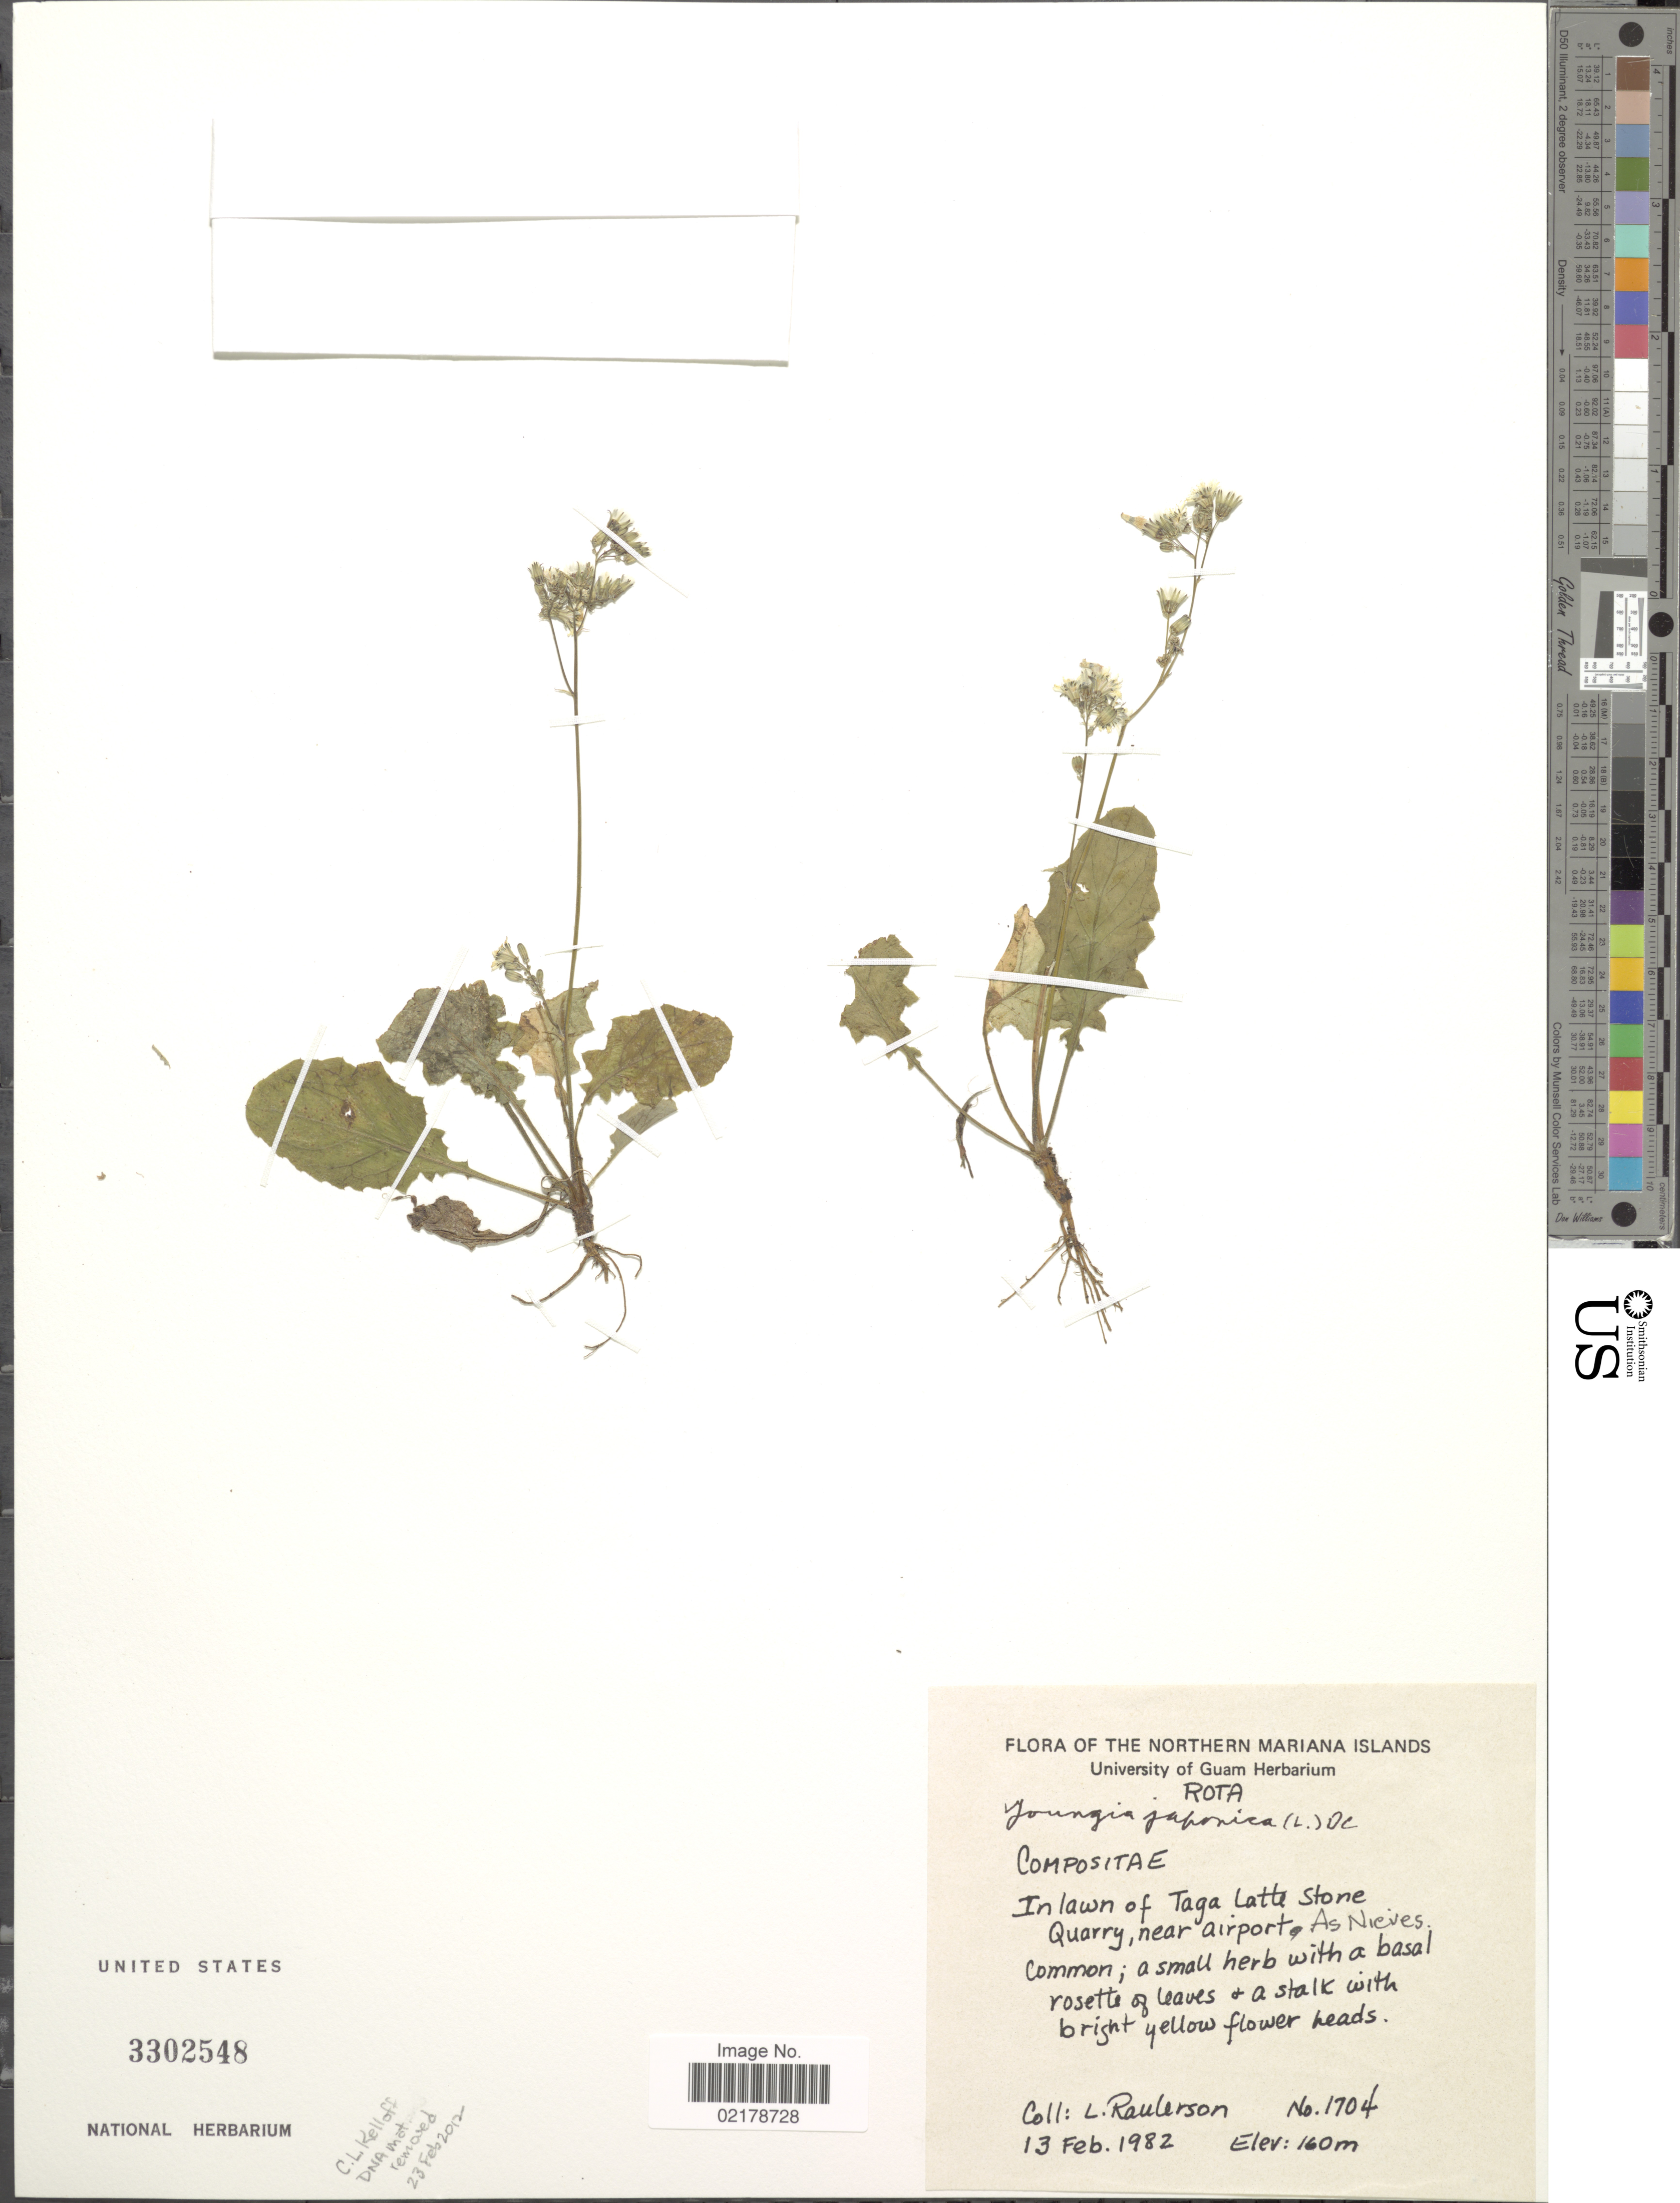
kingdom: Plantae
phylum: Tracheophyta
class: Magnoliopsida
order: Asterales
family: Asteraceae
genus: Youngia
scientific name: Youngia japonica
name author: (L.) DC.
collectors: L. Raulerson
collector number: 1704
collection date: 1982-02-13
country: Northern Mariana Islands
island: Rota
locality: Rota. In lawn of Taga Latte Stone Quarry, near airport, As Nieves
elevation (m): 160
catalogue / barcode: US 3302548